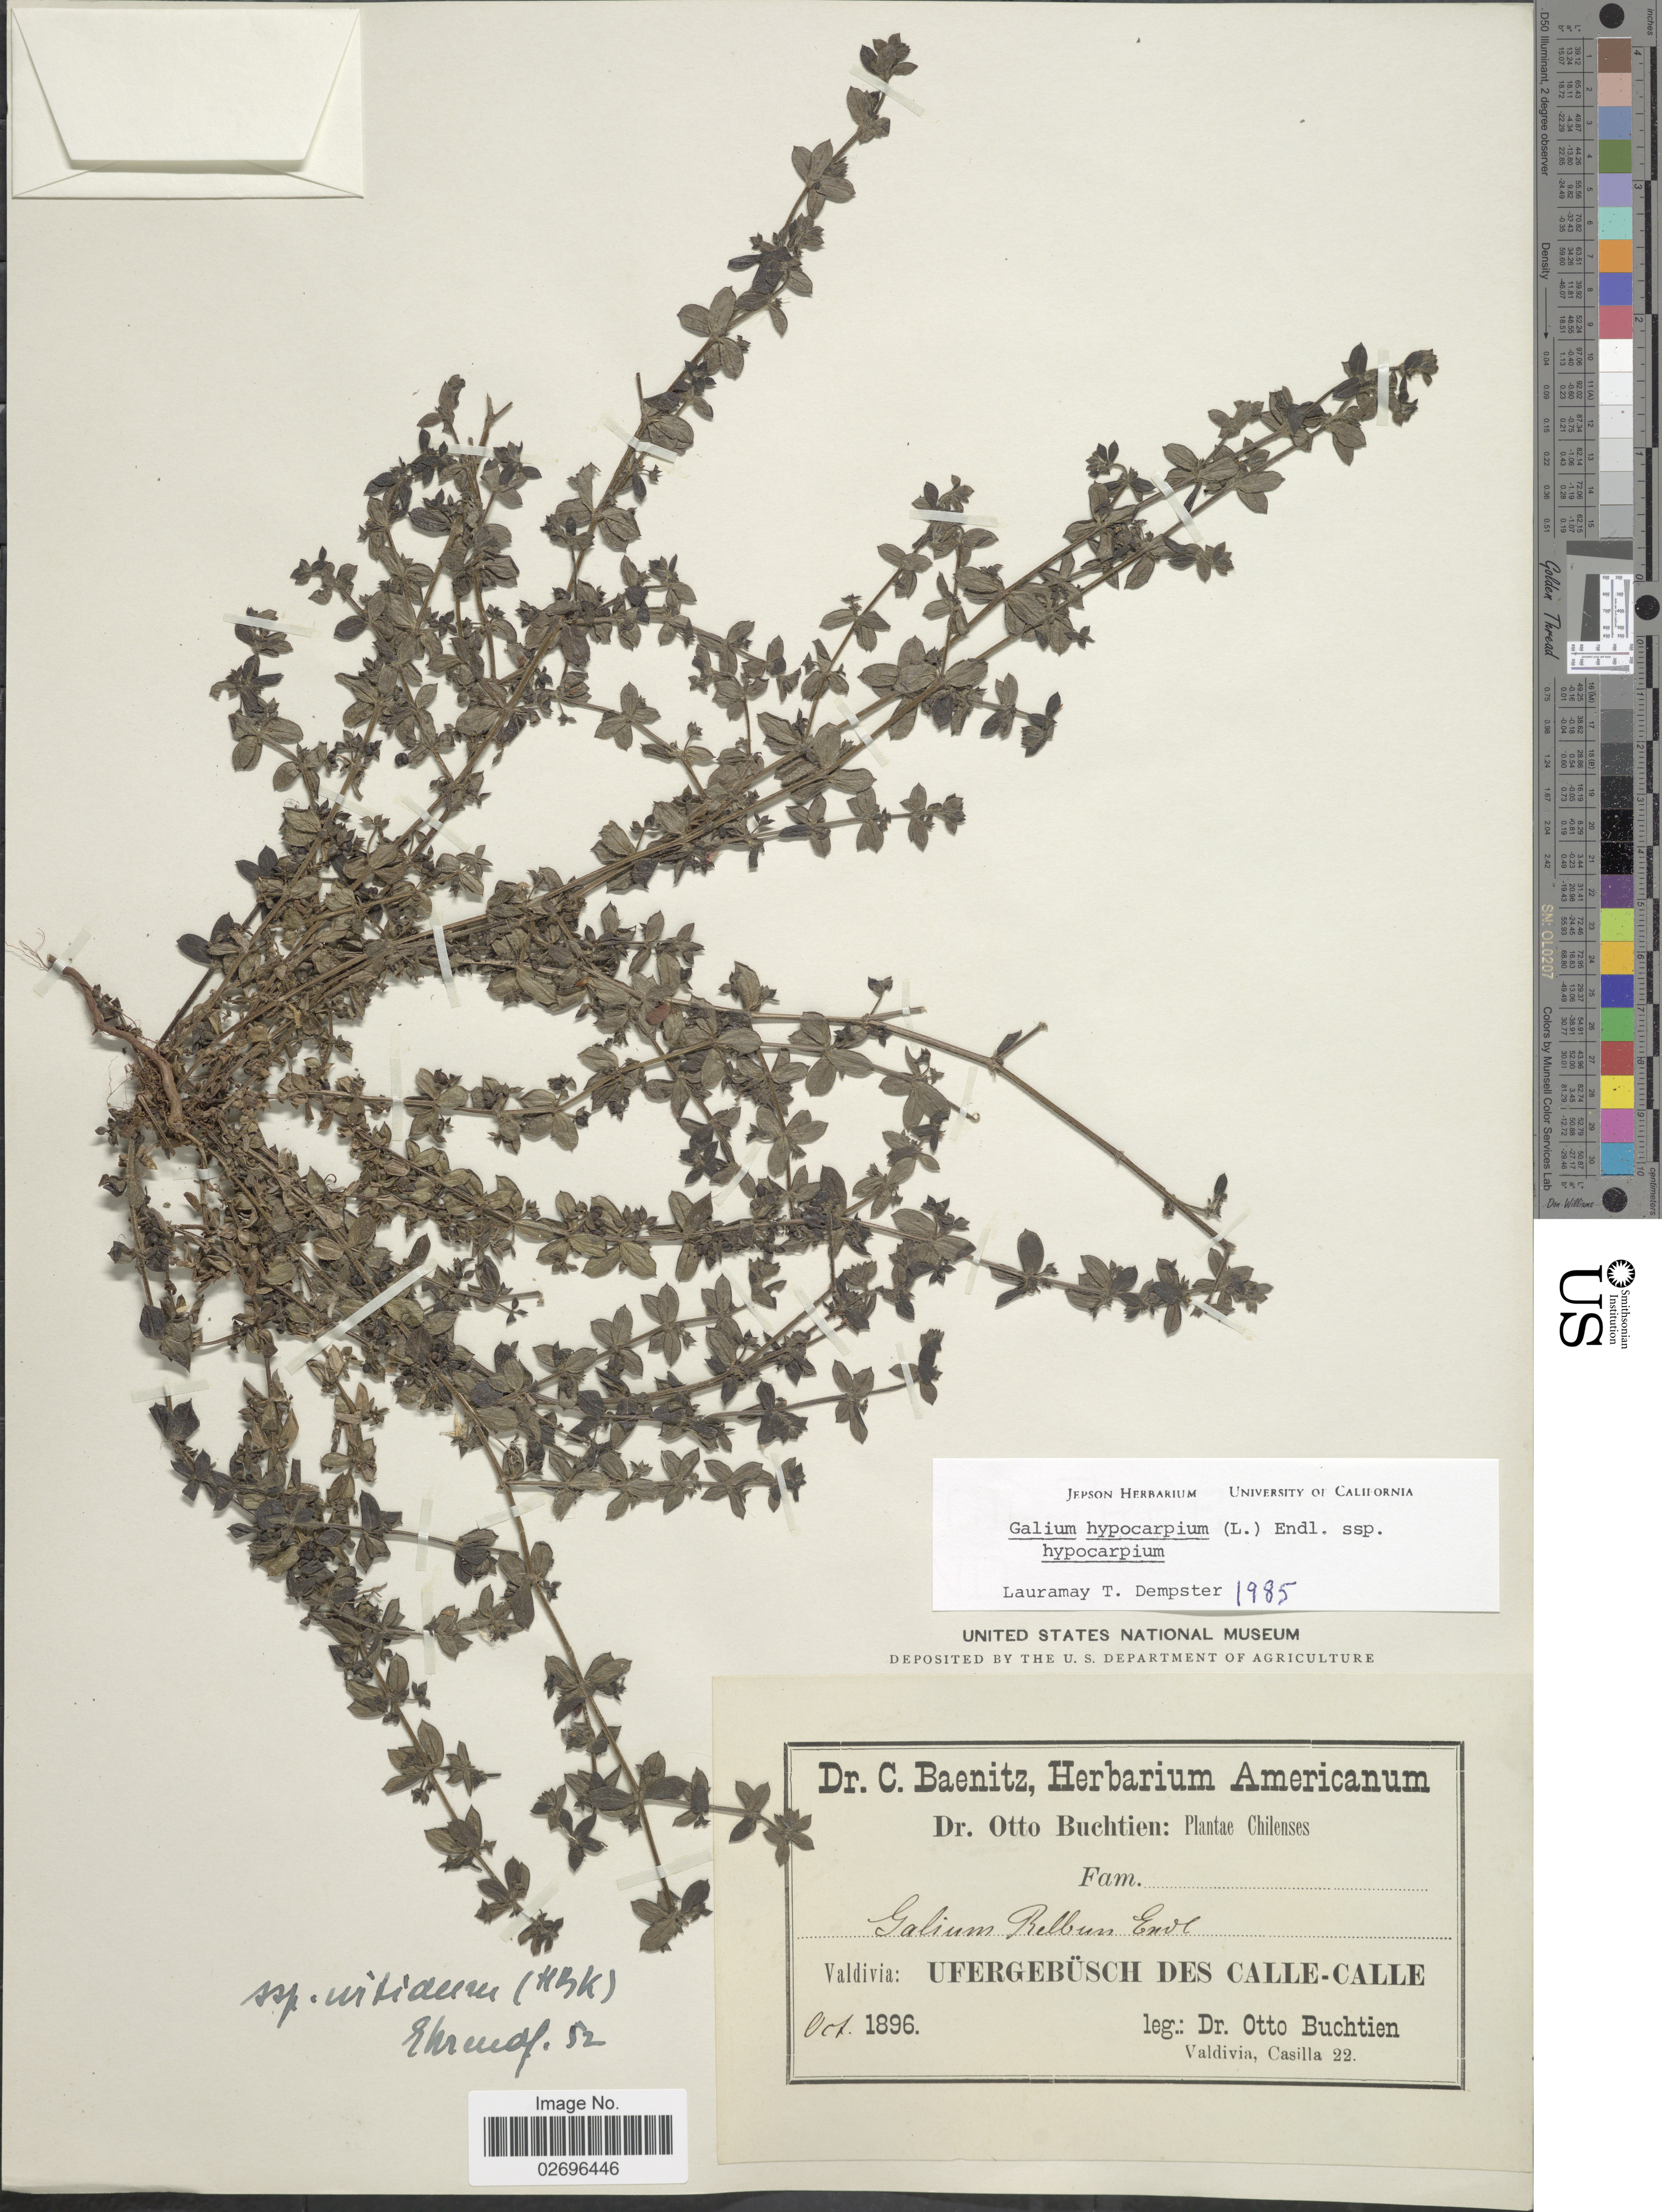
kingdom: Plantae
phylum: Tracheophyta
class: Magnoliopsida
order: Gentianales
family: Rubiaceae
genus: Galium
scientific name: Galium hypocarpium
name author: (L.) Endl. ex Griseb.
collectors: O. Buchtien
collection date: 1896-10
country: Chile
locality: Valdivia: Ufergebüsch Des Calle-Calle